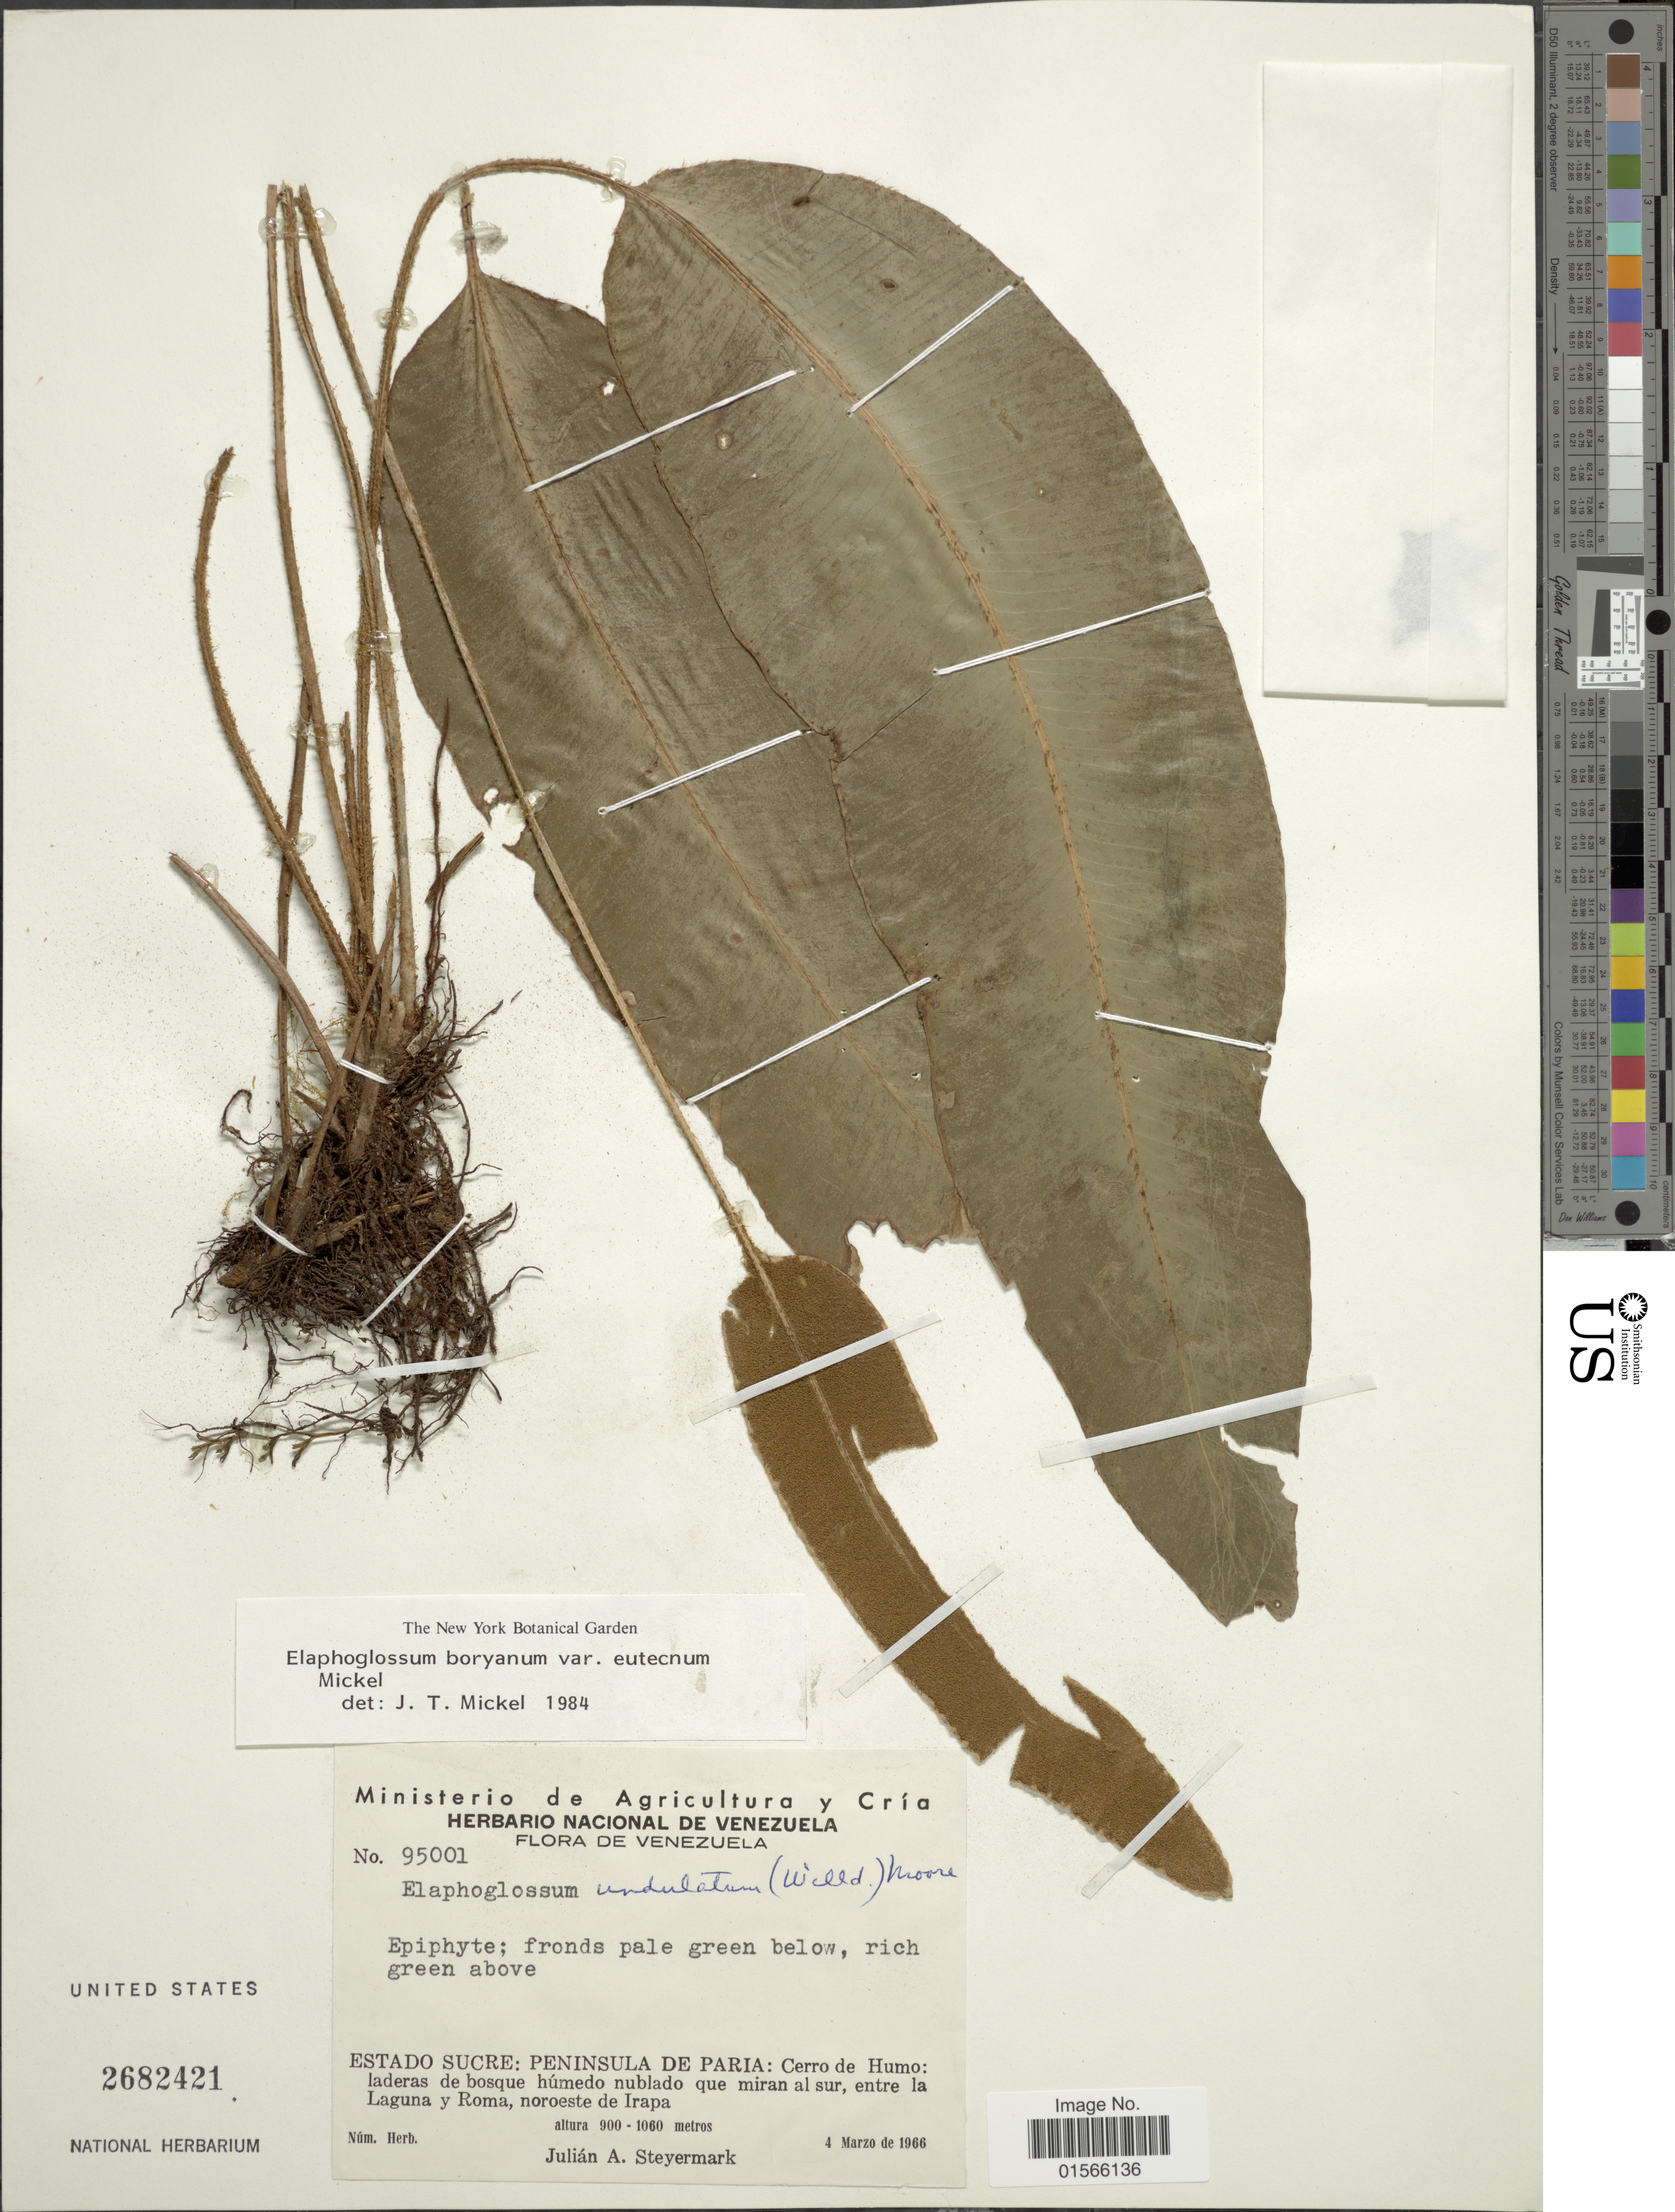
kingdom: Plantae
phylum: Tracheophyta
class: Polypodiopsida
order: Polypodiales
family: Dryopteridaceae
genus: Elaphoglossum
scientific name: Elaphoglossum boryanum var. eutecnum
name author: Mickel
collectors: J. Steyermark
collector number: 95001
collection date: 1966-03-04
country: Venezuela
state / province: Sucre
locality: Peninsula de Paria: Cerro de Humo: laderas de bosque húmedo nublado que miran al sur, entre la Laguna y Roma, nordoeste de Irapa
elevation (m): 900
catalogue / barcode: US 2682421